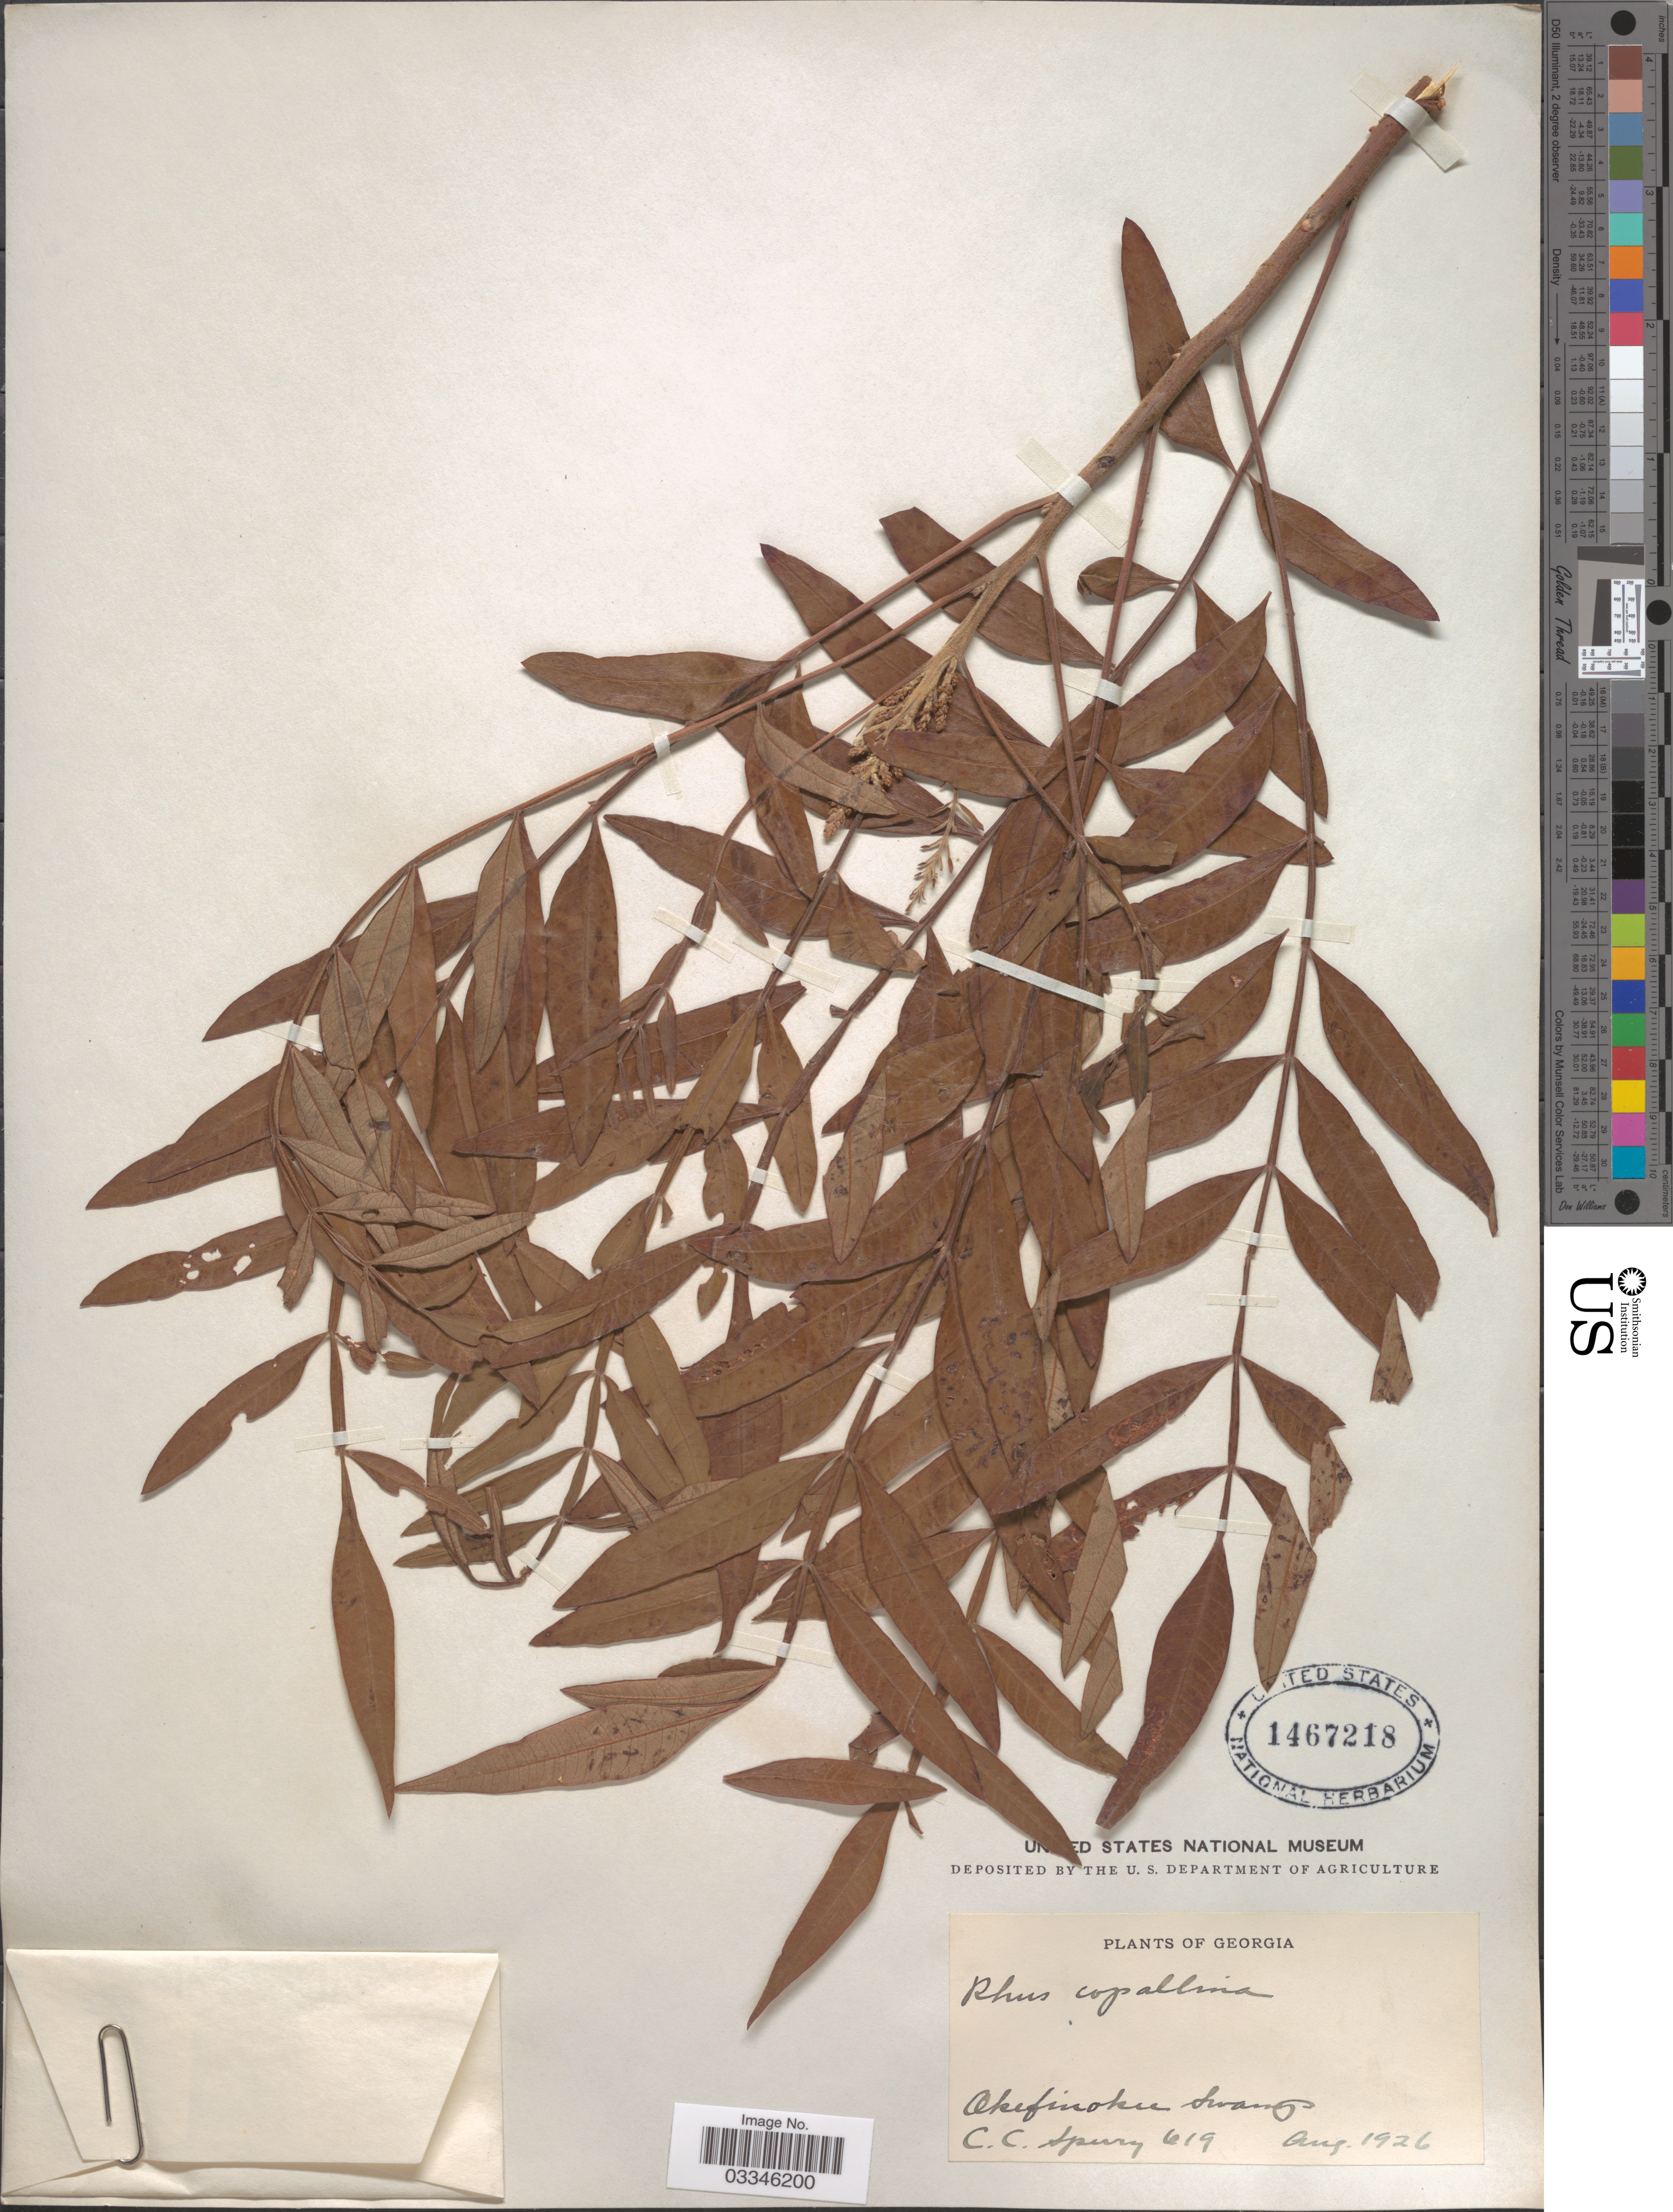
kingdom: Plantae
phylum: Tracheophyta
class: Magnoliopsida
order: Sapindales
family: Anacardiaceae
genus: Rhus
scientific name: Rhus leucantha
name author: Jacq.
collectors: C. C. Sperry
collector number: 619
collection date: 1926-08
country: United States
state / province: Georgia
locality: Okefinokee Swamp.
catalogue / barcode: US 1467218